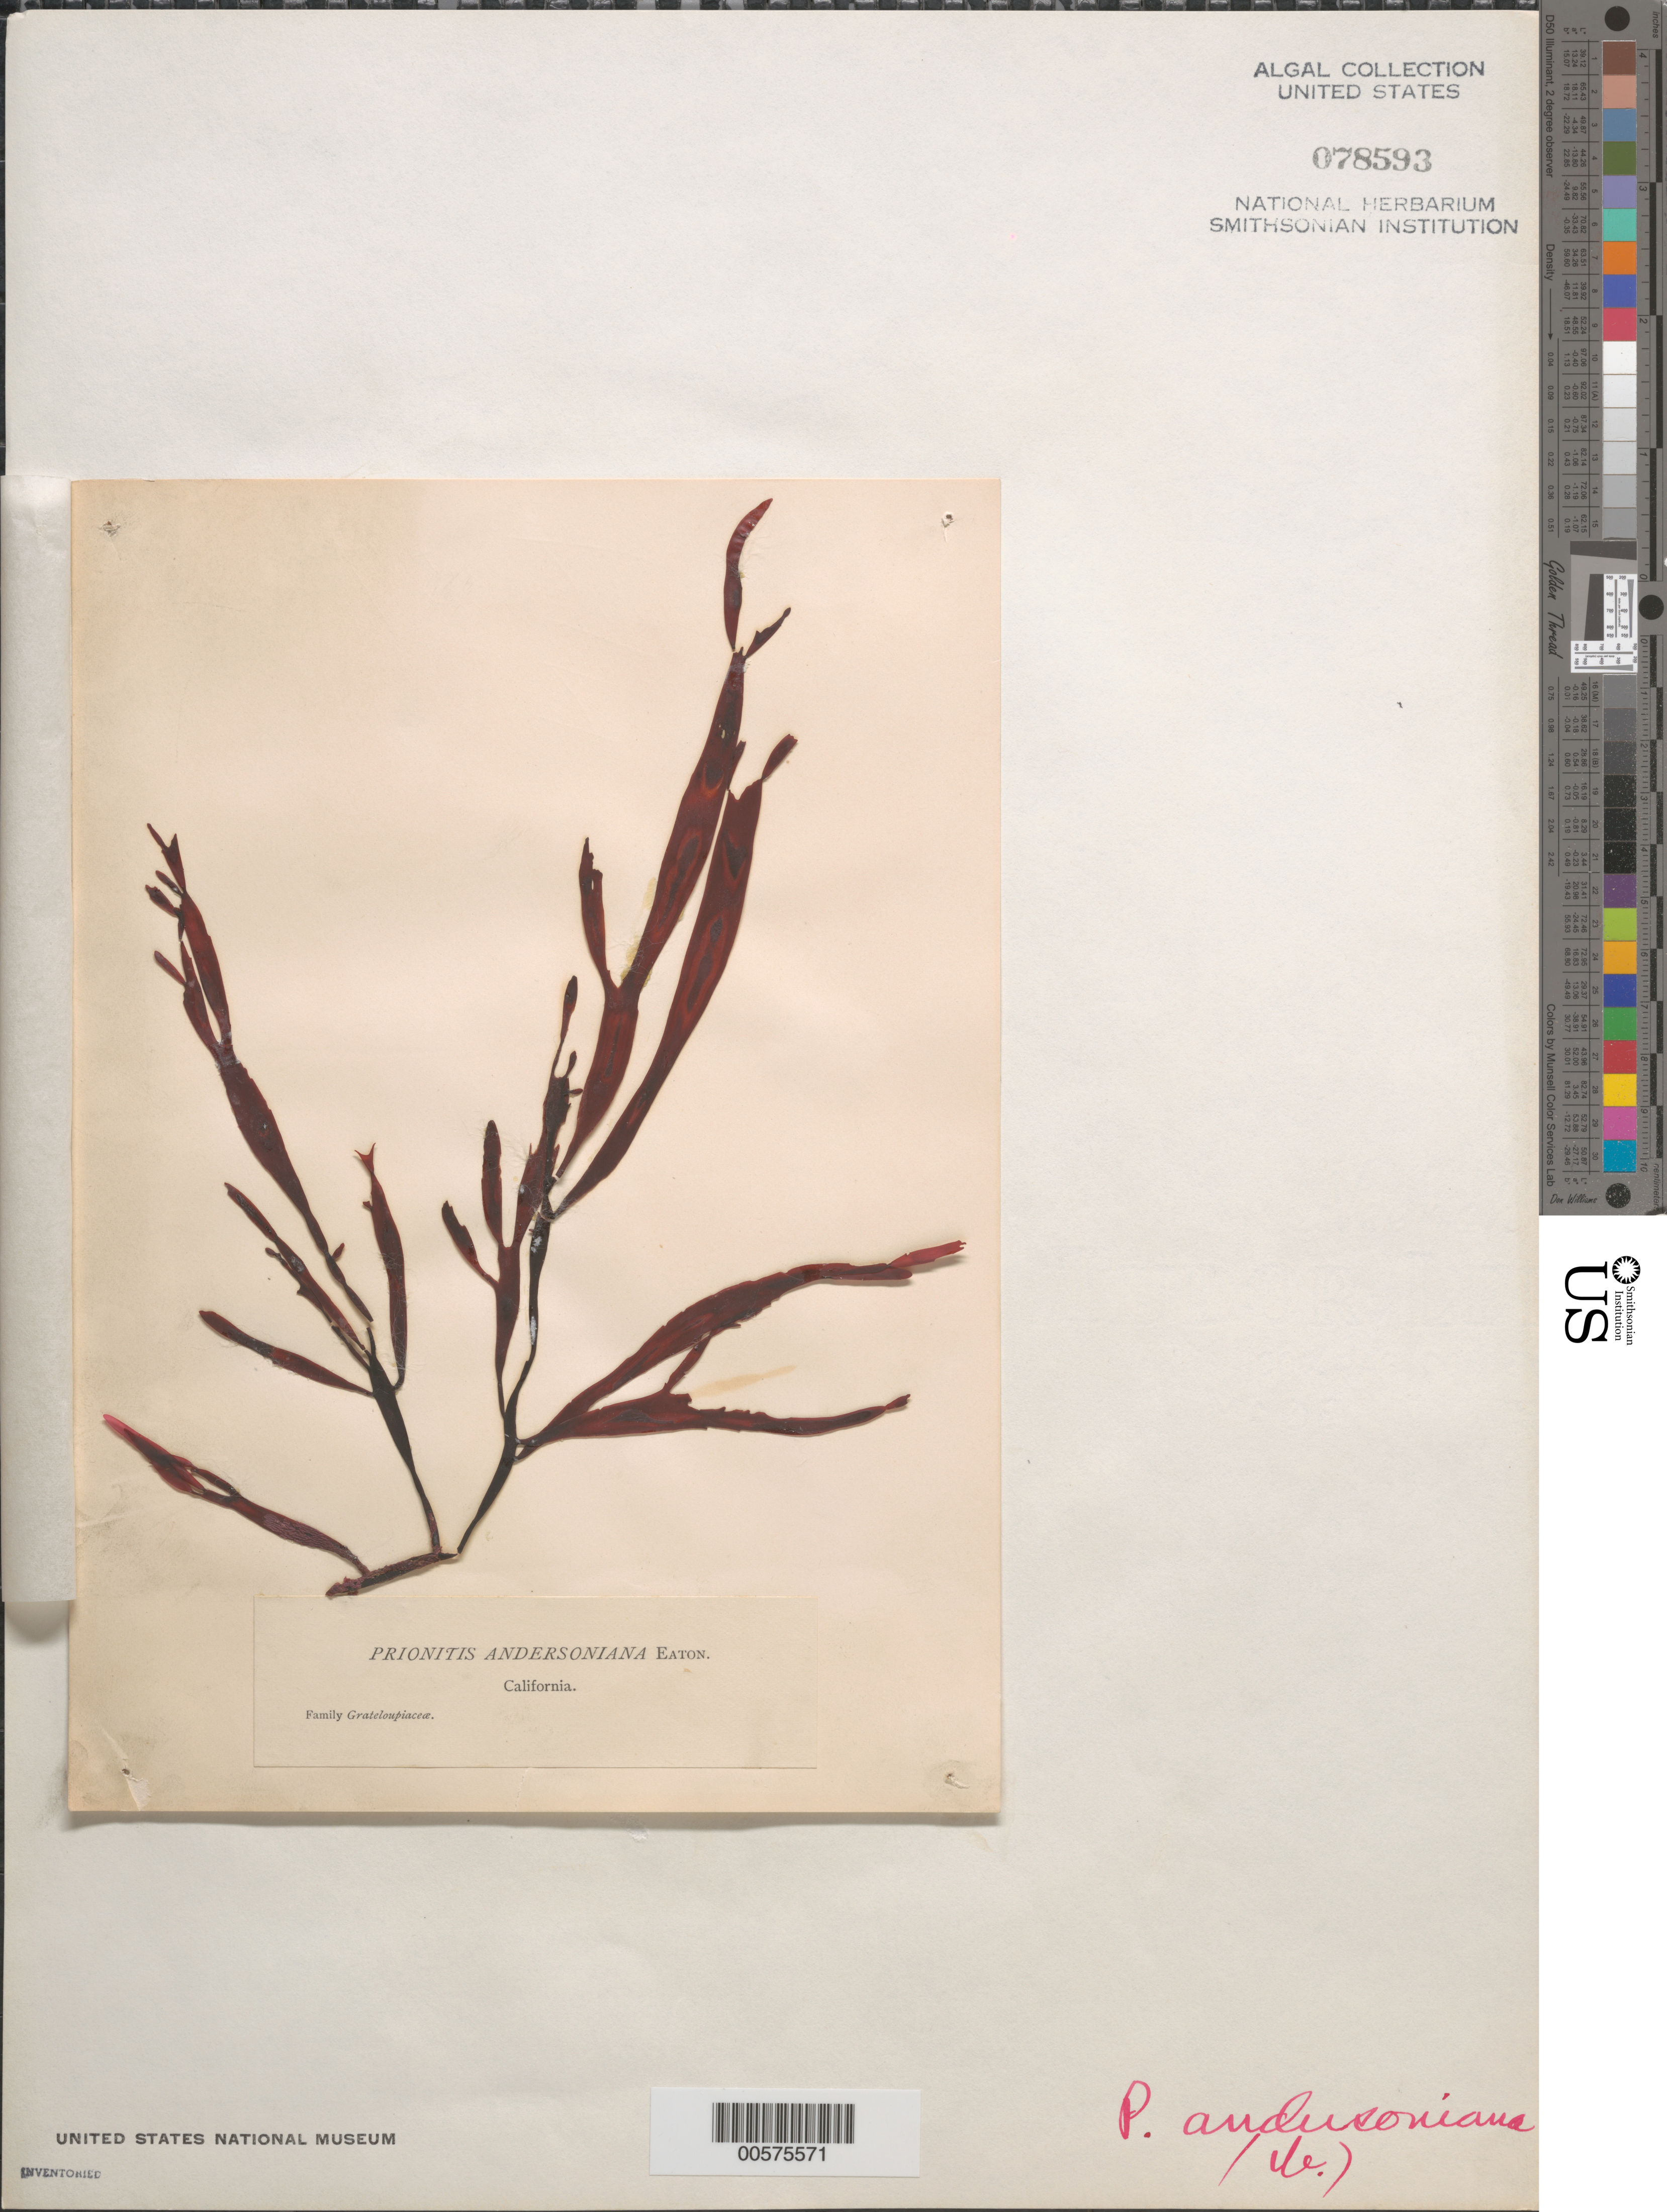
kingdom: Plantae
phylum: Rhodophyta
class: Florideophyceae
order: Cryptonemiales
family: Cryptonemiaceae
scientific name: Prionitis sternbergii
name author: (C. Agardh) J. Agardh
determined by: Algae name updating Project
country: United States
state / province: California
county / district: San Diego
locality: False Bay, San Diego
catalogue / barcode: US 78593